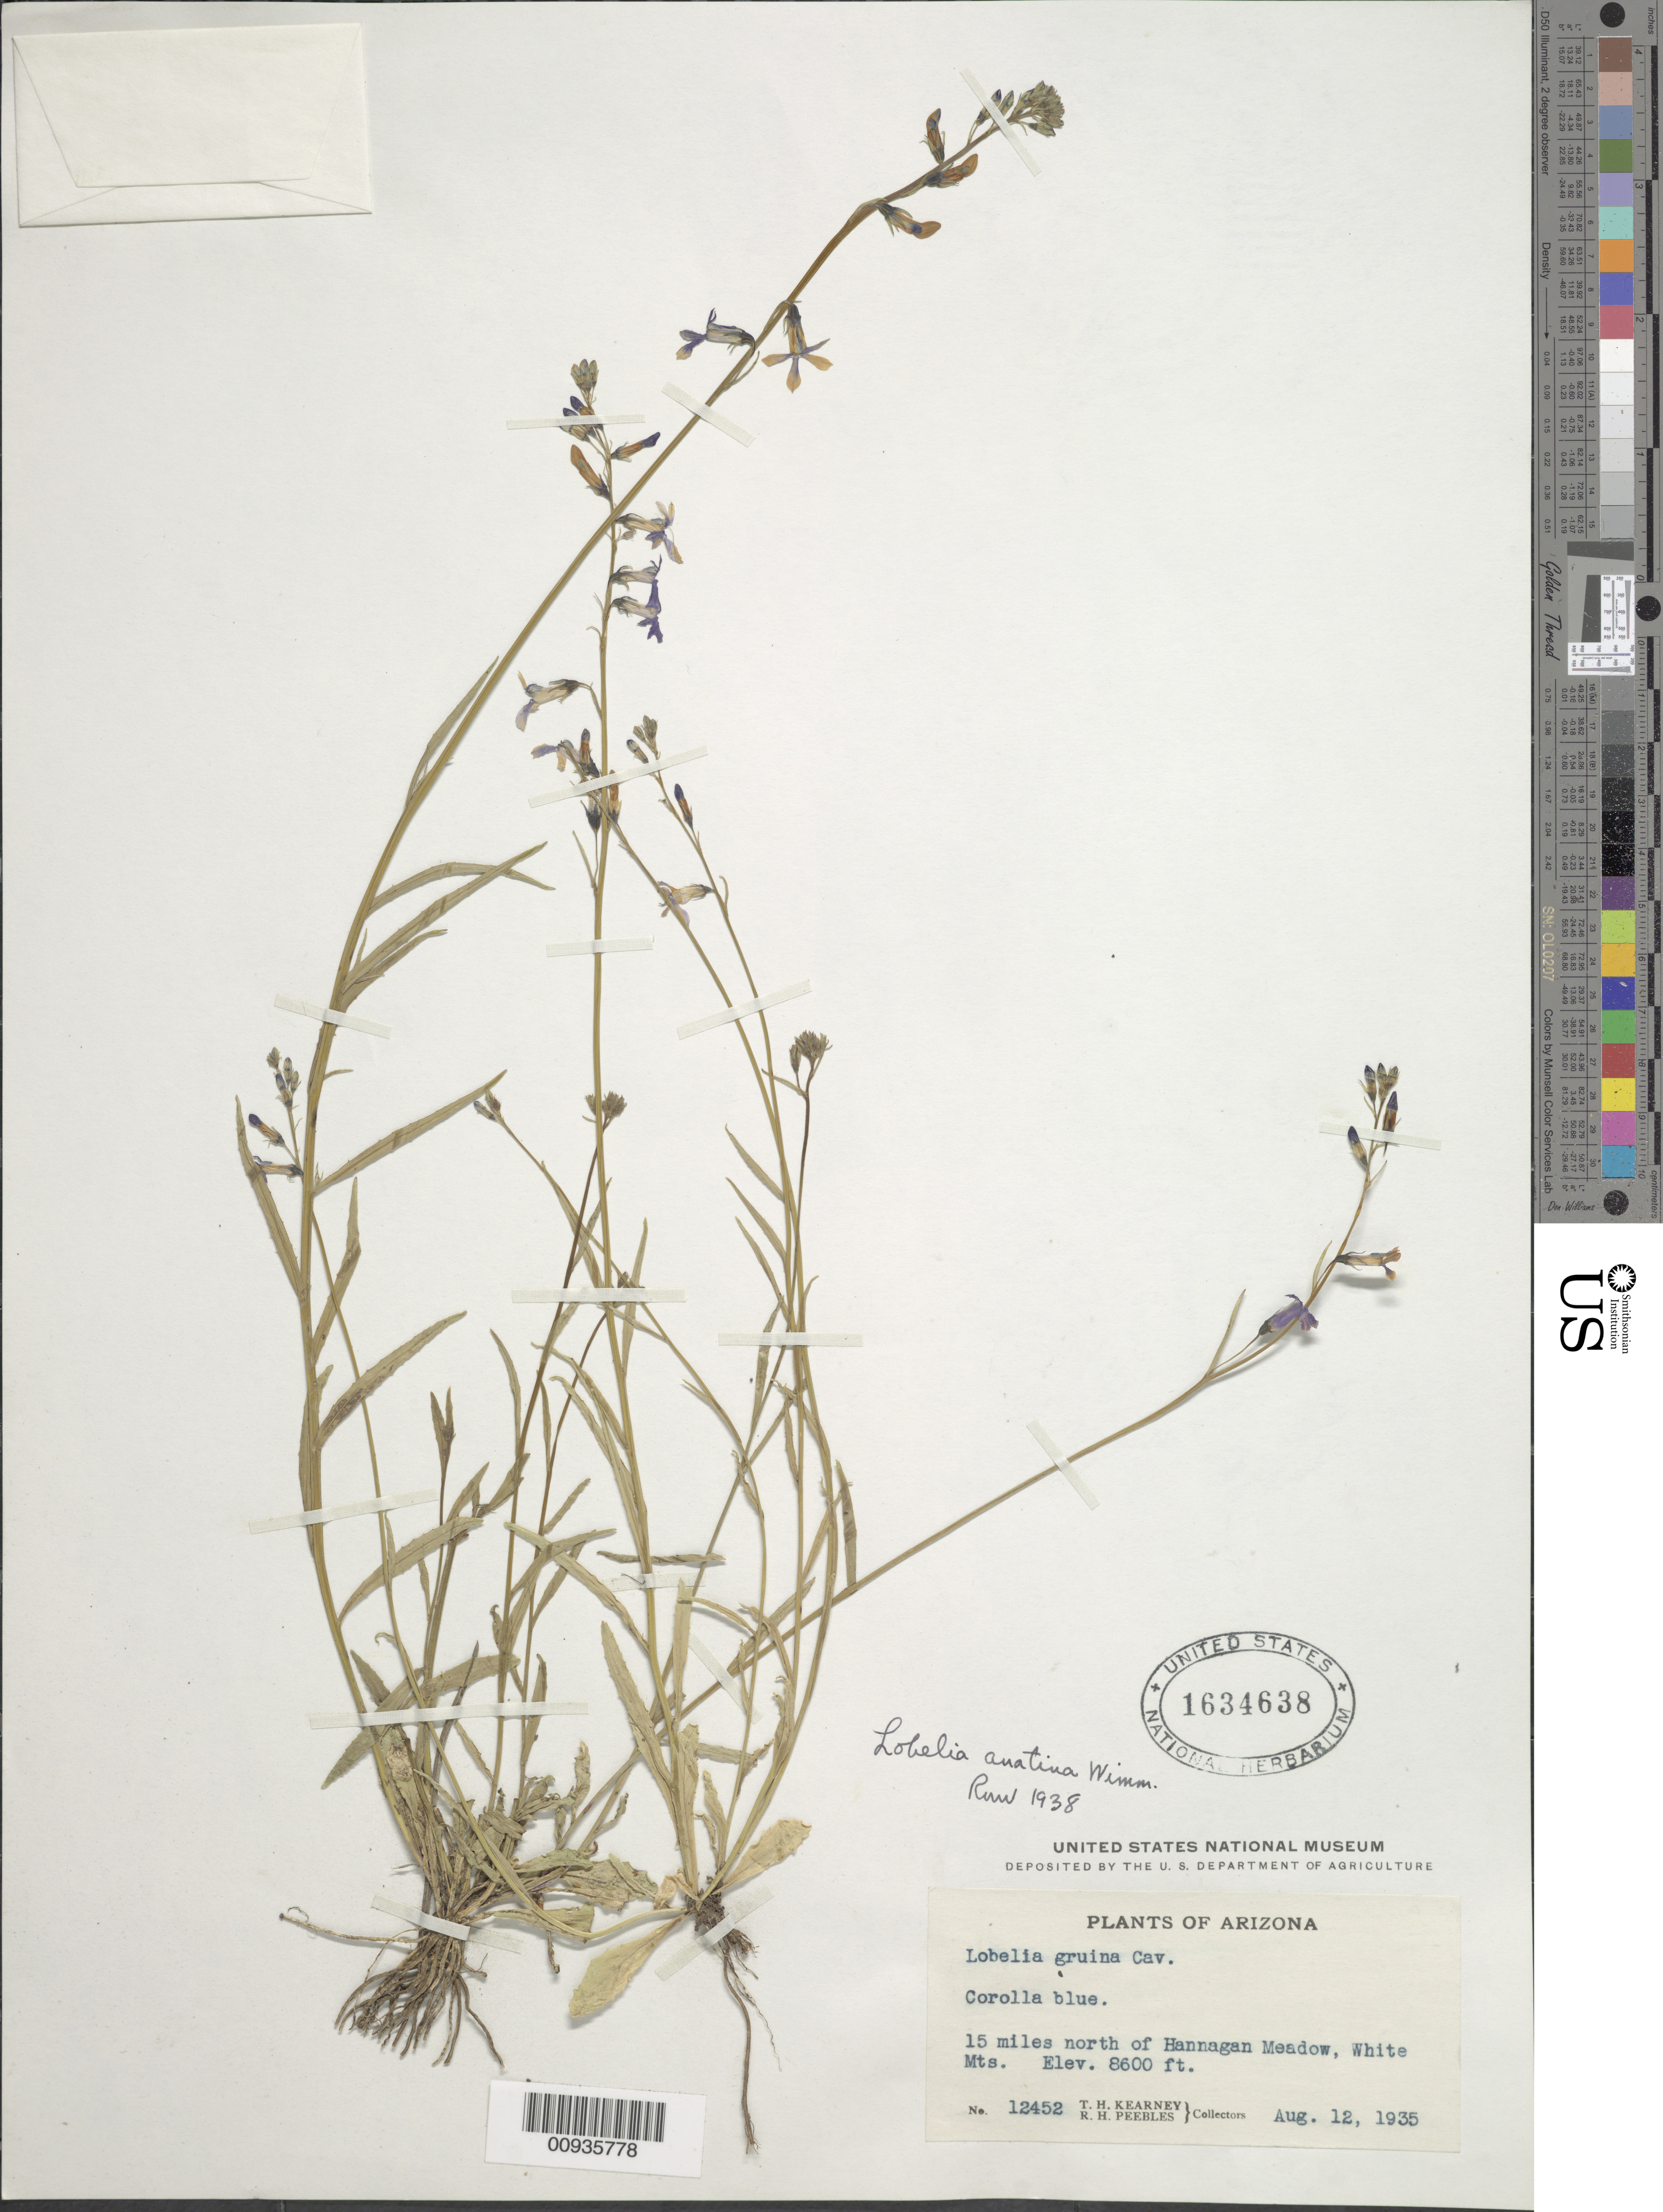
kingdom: Plantae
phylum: Tracheophyta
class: Magnoliopsida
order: Asterales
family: Campanulaceae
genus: Lobelia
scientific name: Lobelia anatina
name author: E. Wimm.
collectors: T. H. Kearney & R. H. Peebles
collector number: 12452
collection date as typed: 12 Aug 1935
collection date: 1935-08-12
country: United States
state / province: Arizona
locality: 15 miles north of Hannagan Meadow, White Mountains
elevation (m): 2896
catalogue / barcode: US 1634638